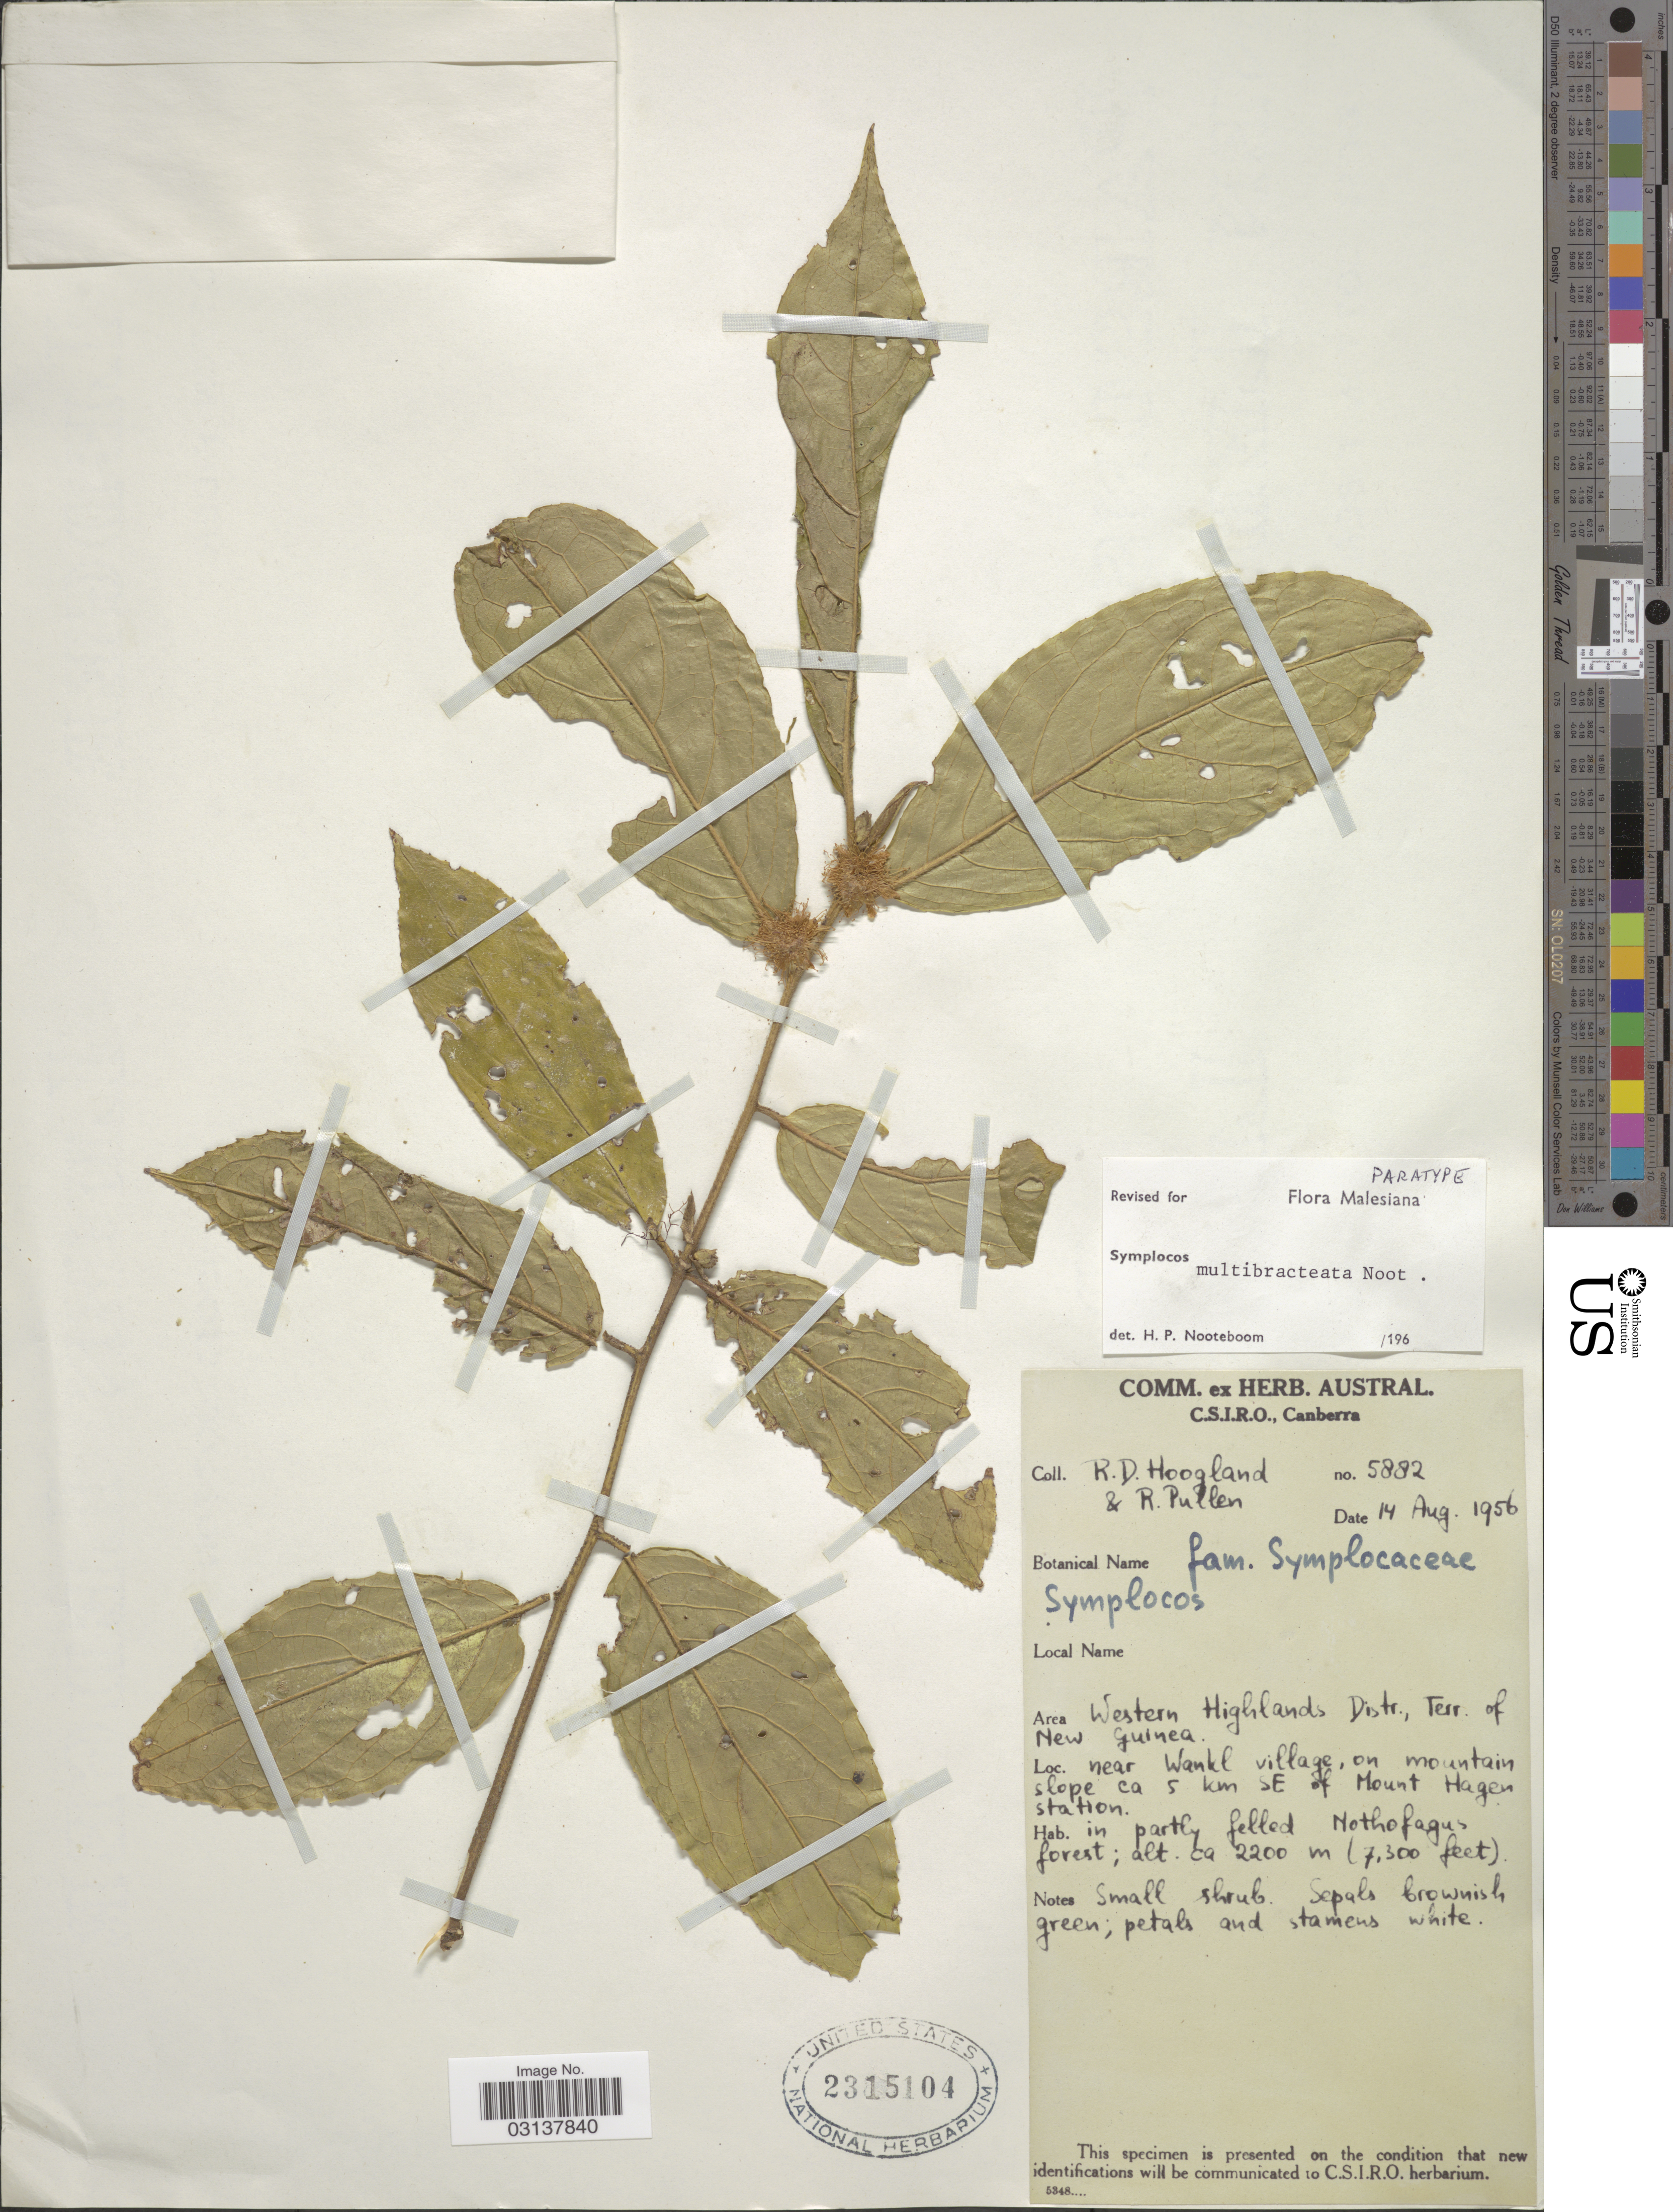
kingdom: Plantae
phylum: Tracheophyta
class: Magnoliopsida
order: Ericales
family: Symplocaceae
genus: Symplocos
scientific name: Symplocos multibracteata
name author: Noot.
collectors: R. D. Hoogland & R. Pullen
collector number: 5882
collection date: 1956-08-14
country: Papua New Guinea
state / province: Western Highlands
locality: Western Highlands Distr., Terr. of New Guinea. Near Wankl village, on mountain slope ca 5 km SE of Mount Hagen station.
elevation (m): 2200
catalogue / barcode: US 2315104